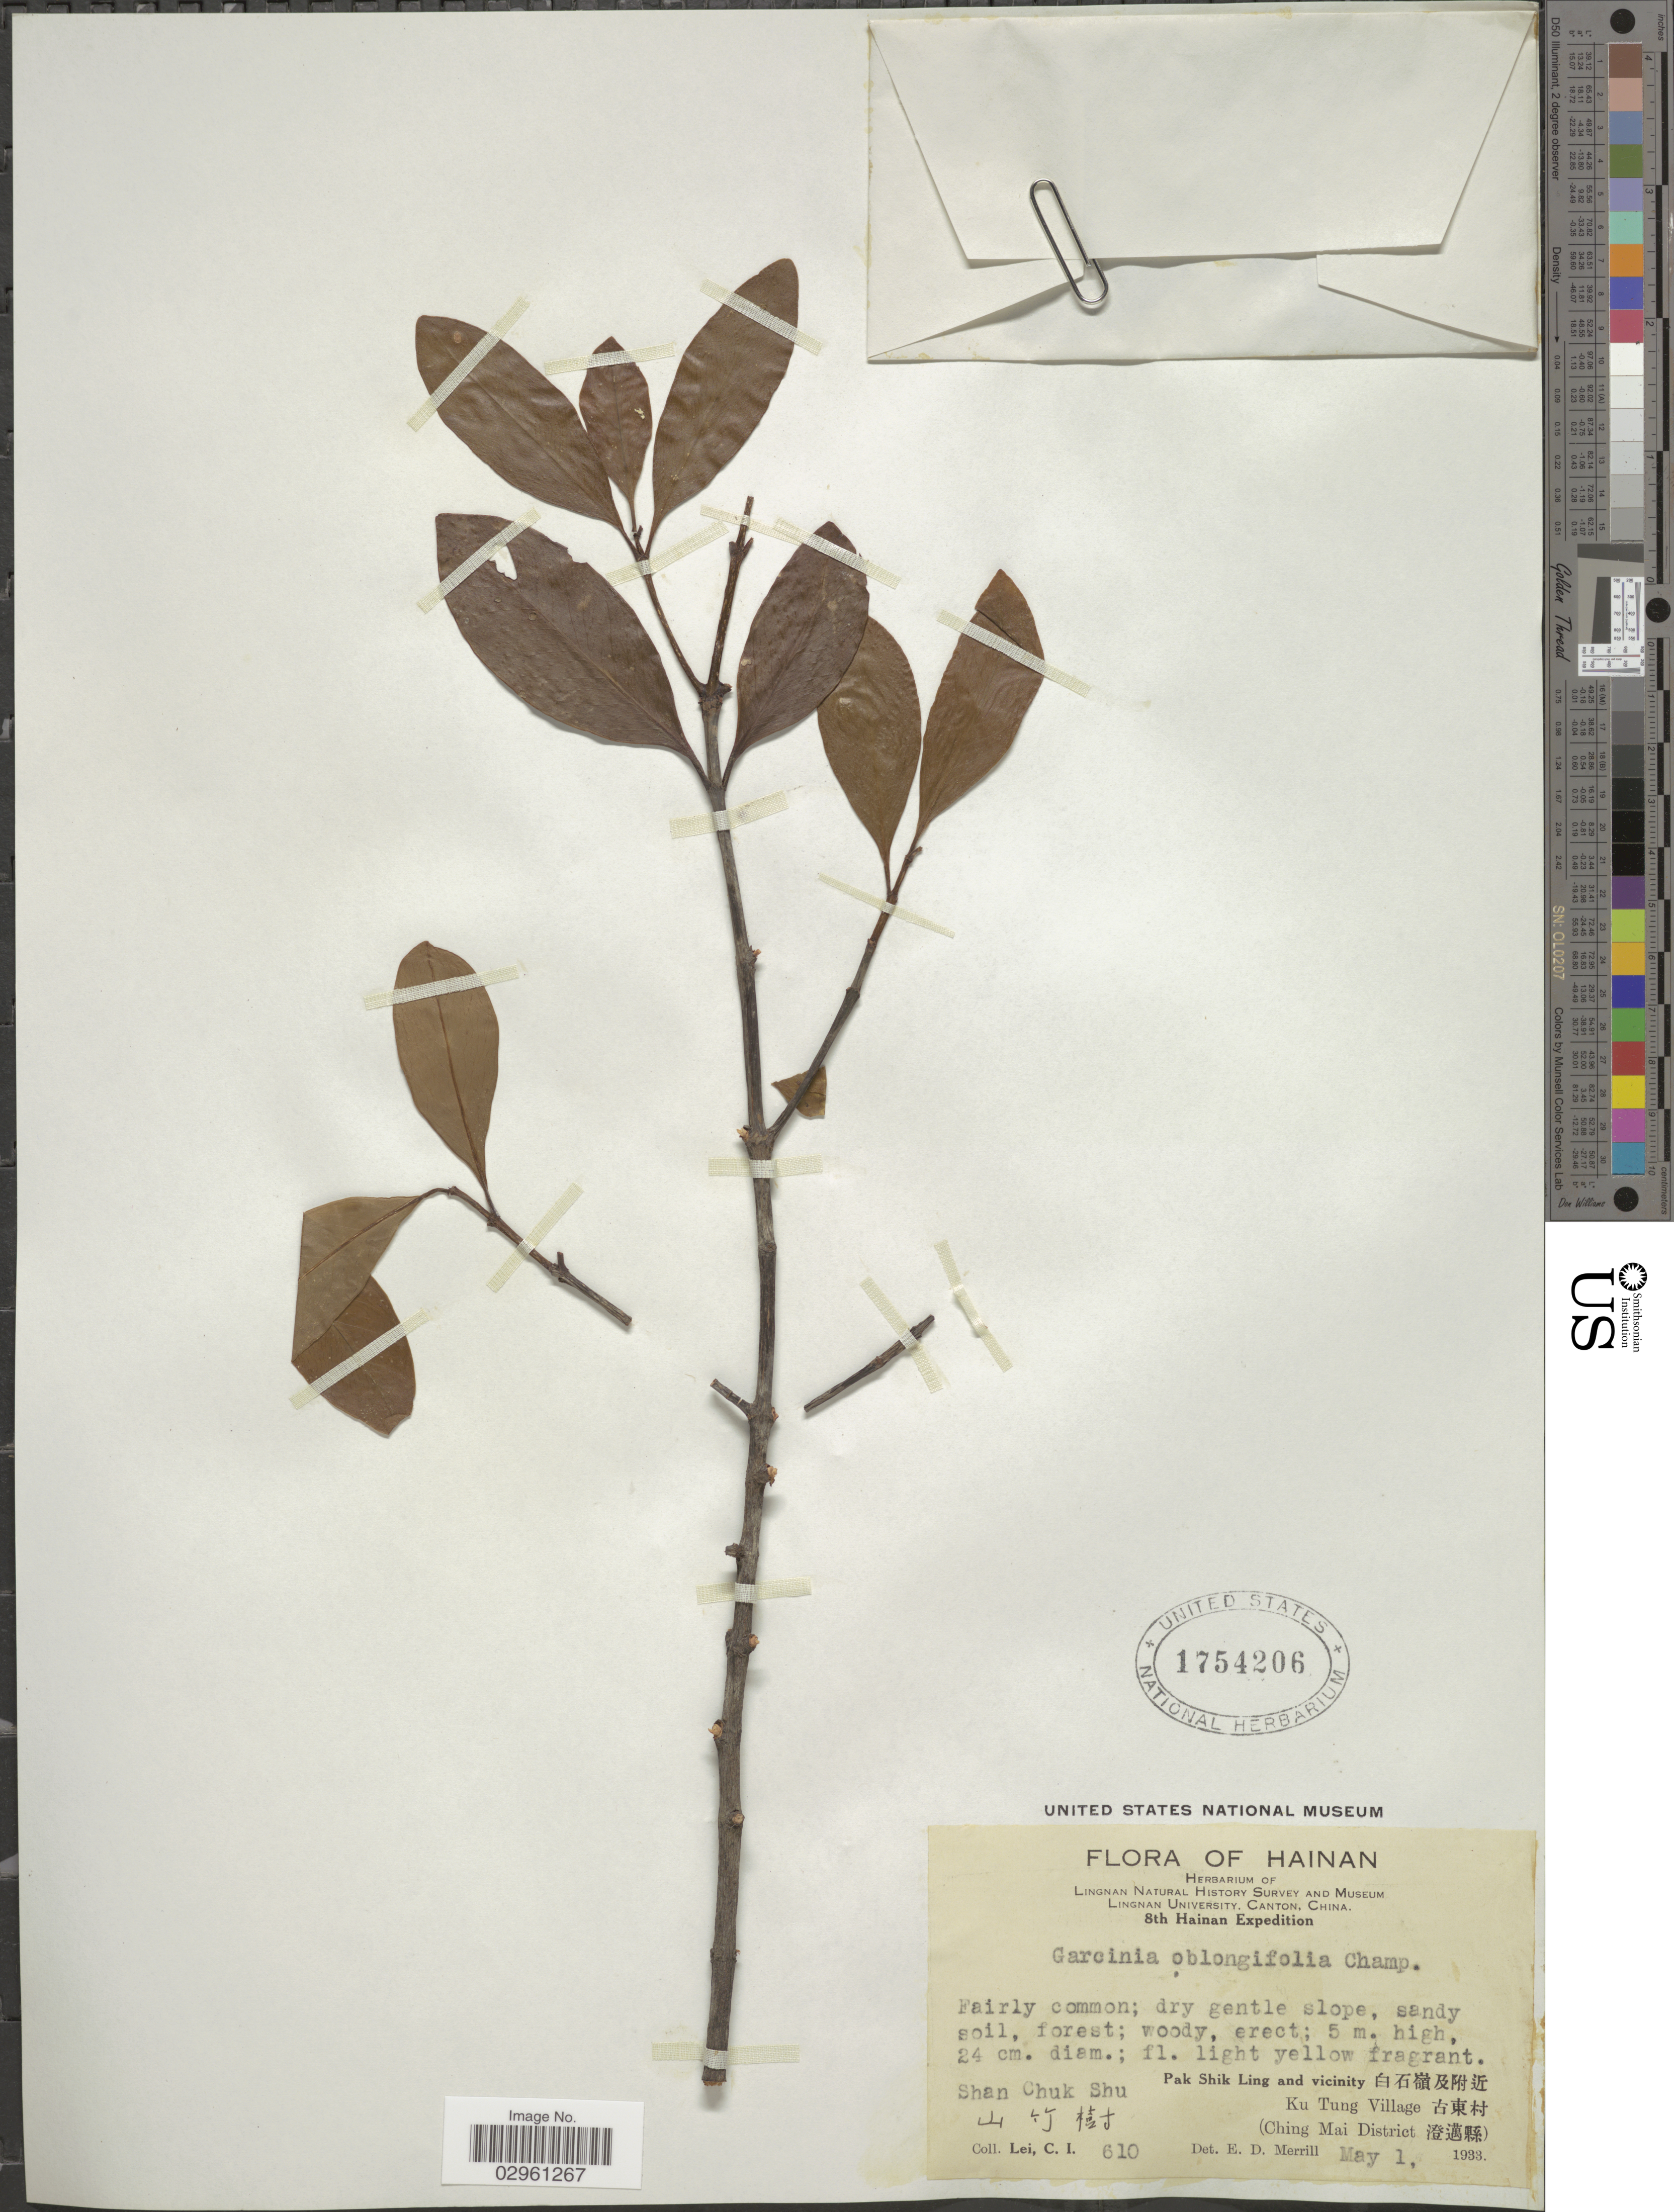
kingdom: Plantae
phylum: Tracheophyta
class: Magnoliopsida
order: Malpighiales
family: Clusiaceae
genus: Garcinia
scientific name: Garcinia oblongifolia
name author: Champ. ex Benth.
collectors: C. I. Lei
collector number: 610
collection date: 1933-05-01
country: China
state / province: Hainan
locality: Pak Shik Ling and vicinity, Ku Tung Village, Shan Chuk Shu (Ching Mai District)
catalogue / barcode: US 1754206